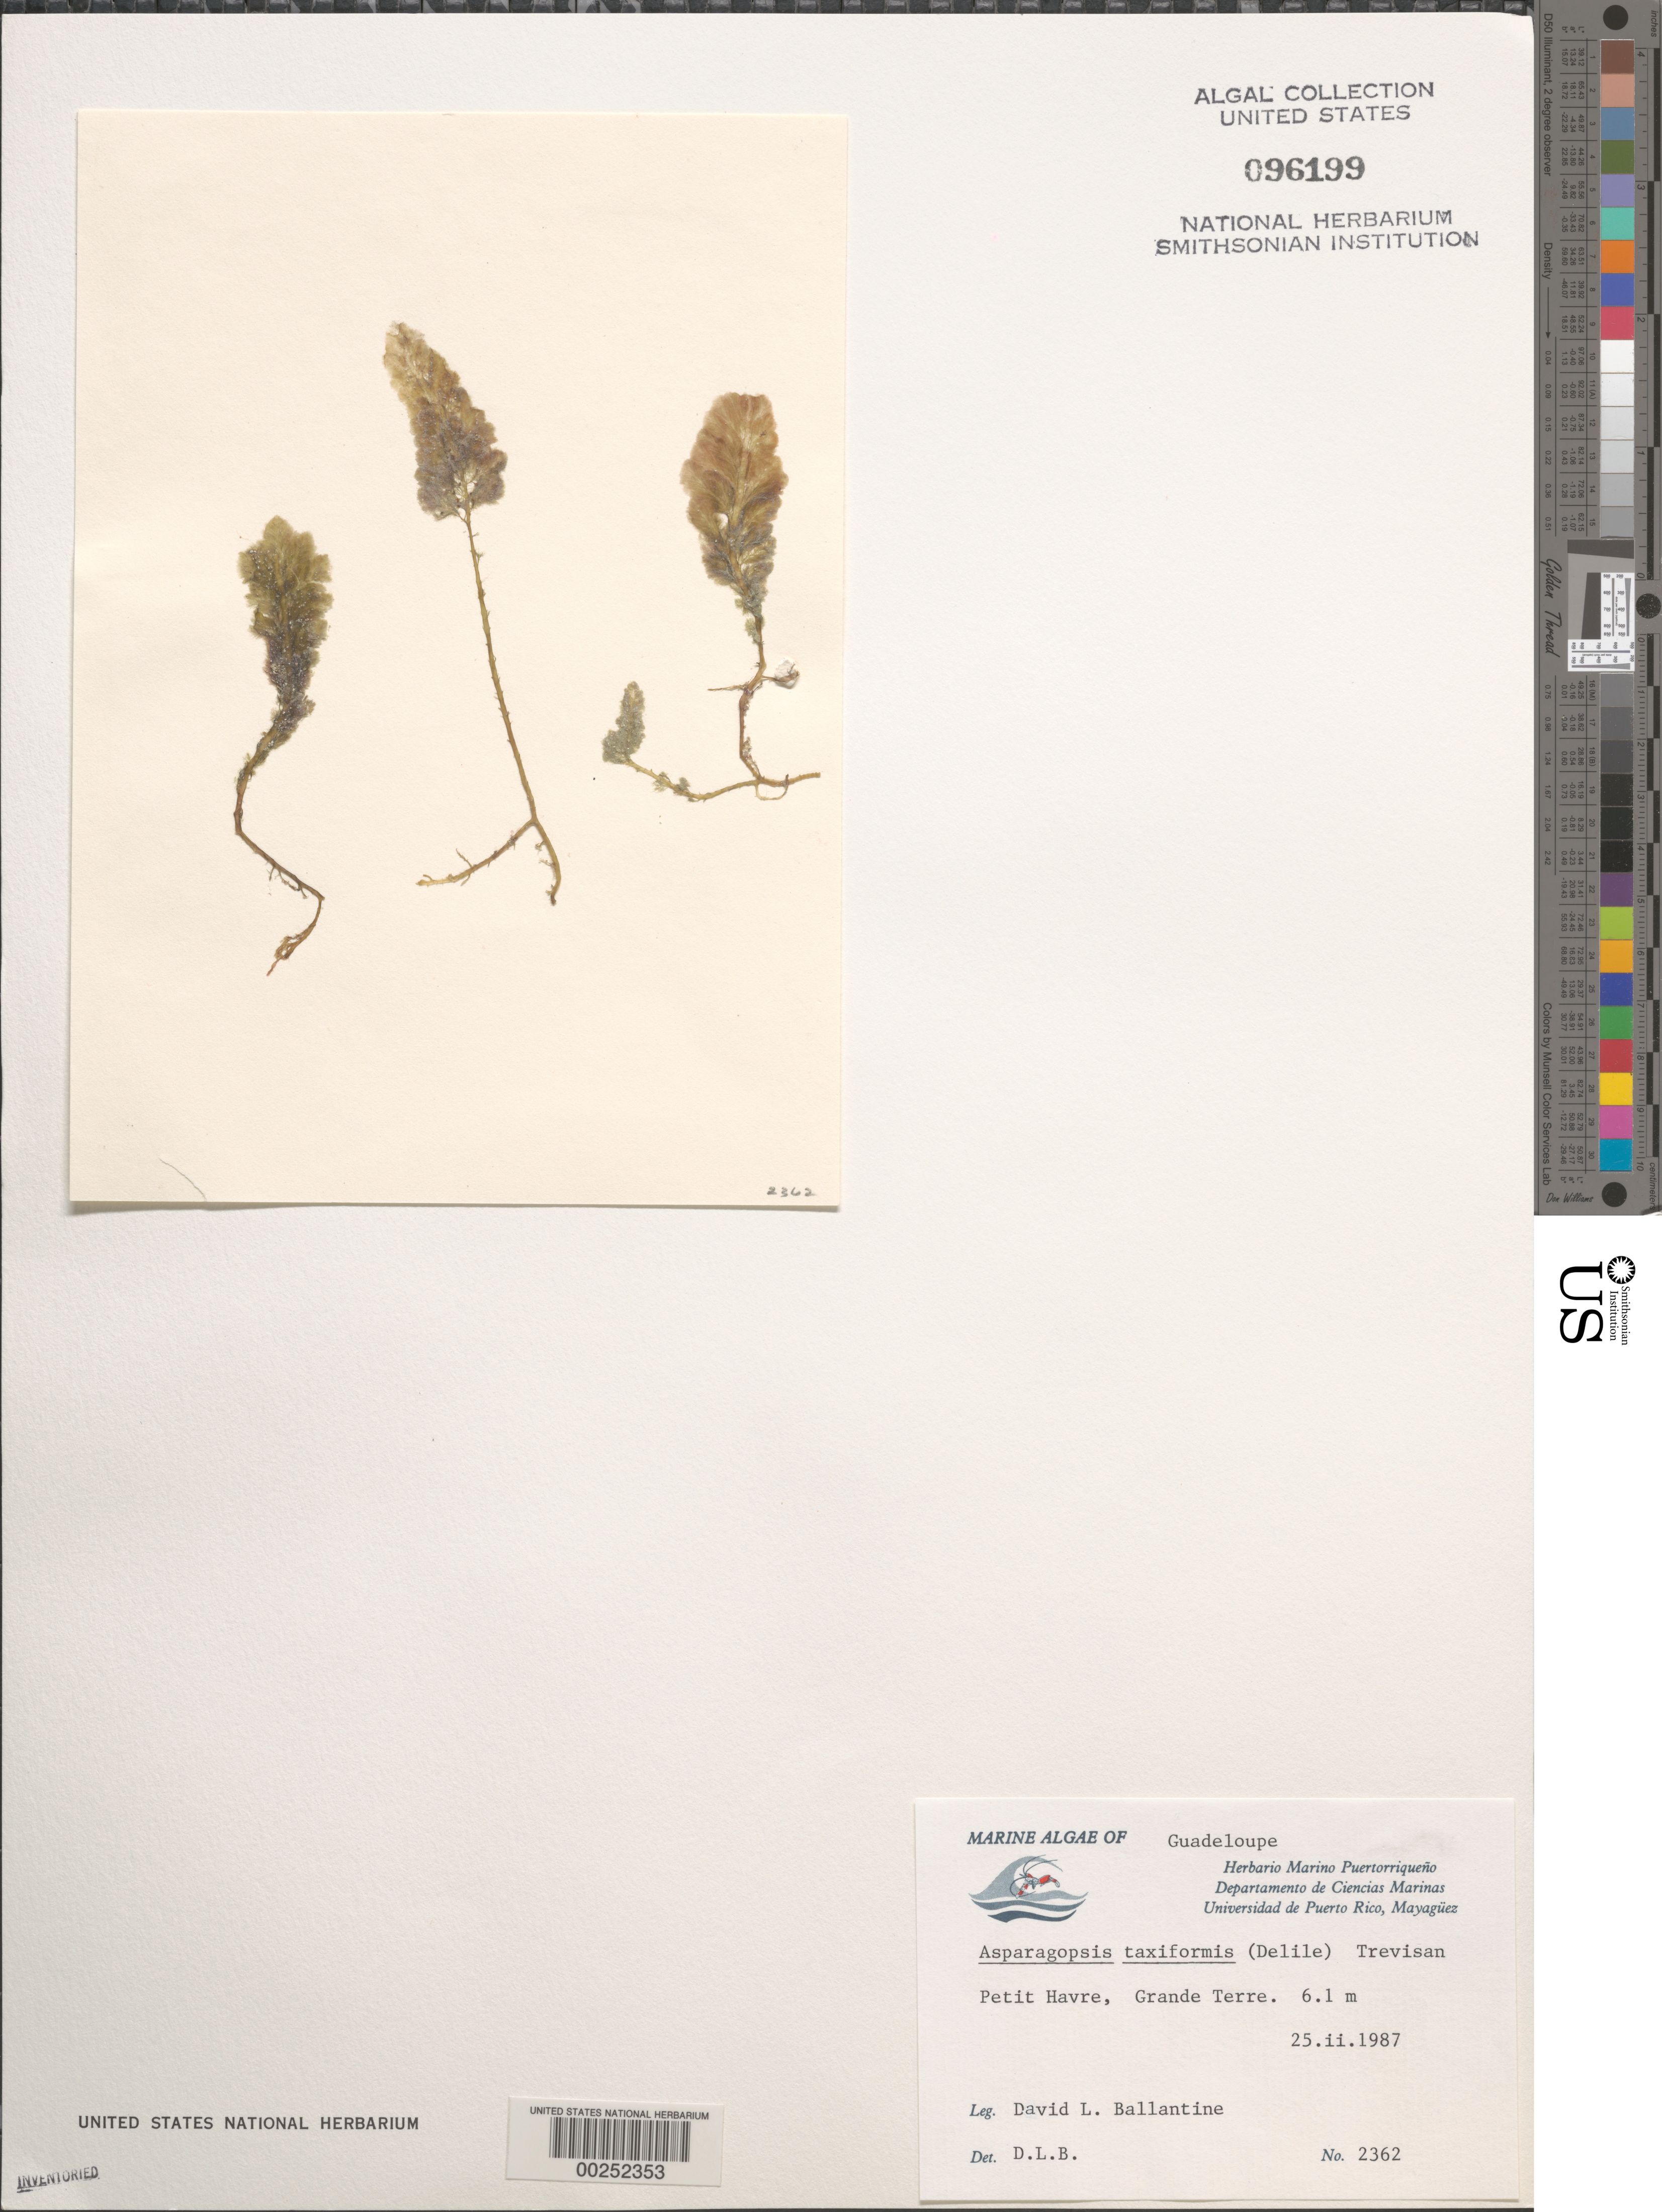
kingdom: Plantae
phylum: Rhodophyta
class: Florideophyceae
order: Bonnemaisoniales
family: Bonnemaisoniaceae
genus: Asparagopsis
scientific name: Asparagopsis taxiformis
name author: (Delile) Trevis.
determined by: Ballantine, D. L.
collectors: D.L. Ballantine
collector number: DLB 2362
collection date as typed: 25 Feb 1987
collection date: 1987-02-25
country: Guadeloupe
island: Grande Terre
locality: Petit Havre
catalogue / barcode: US 96199